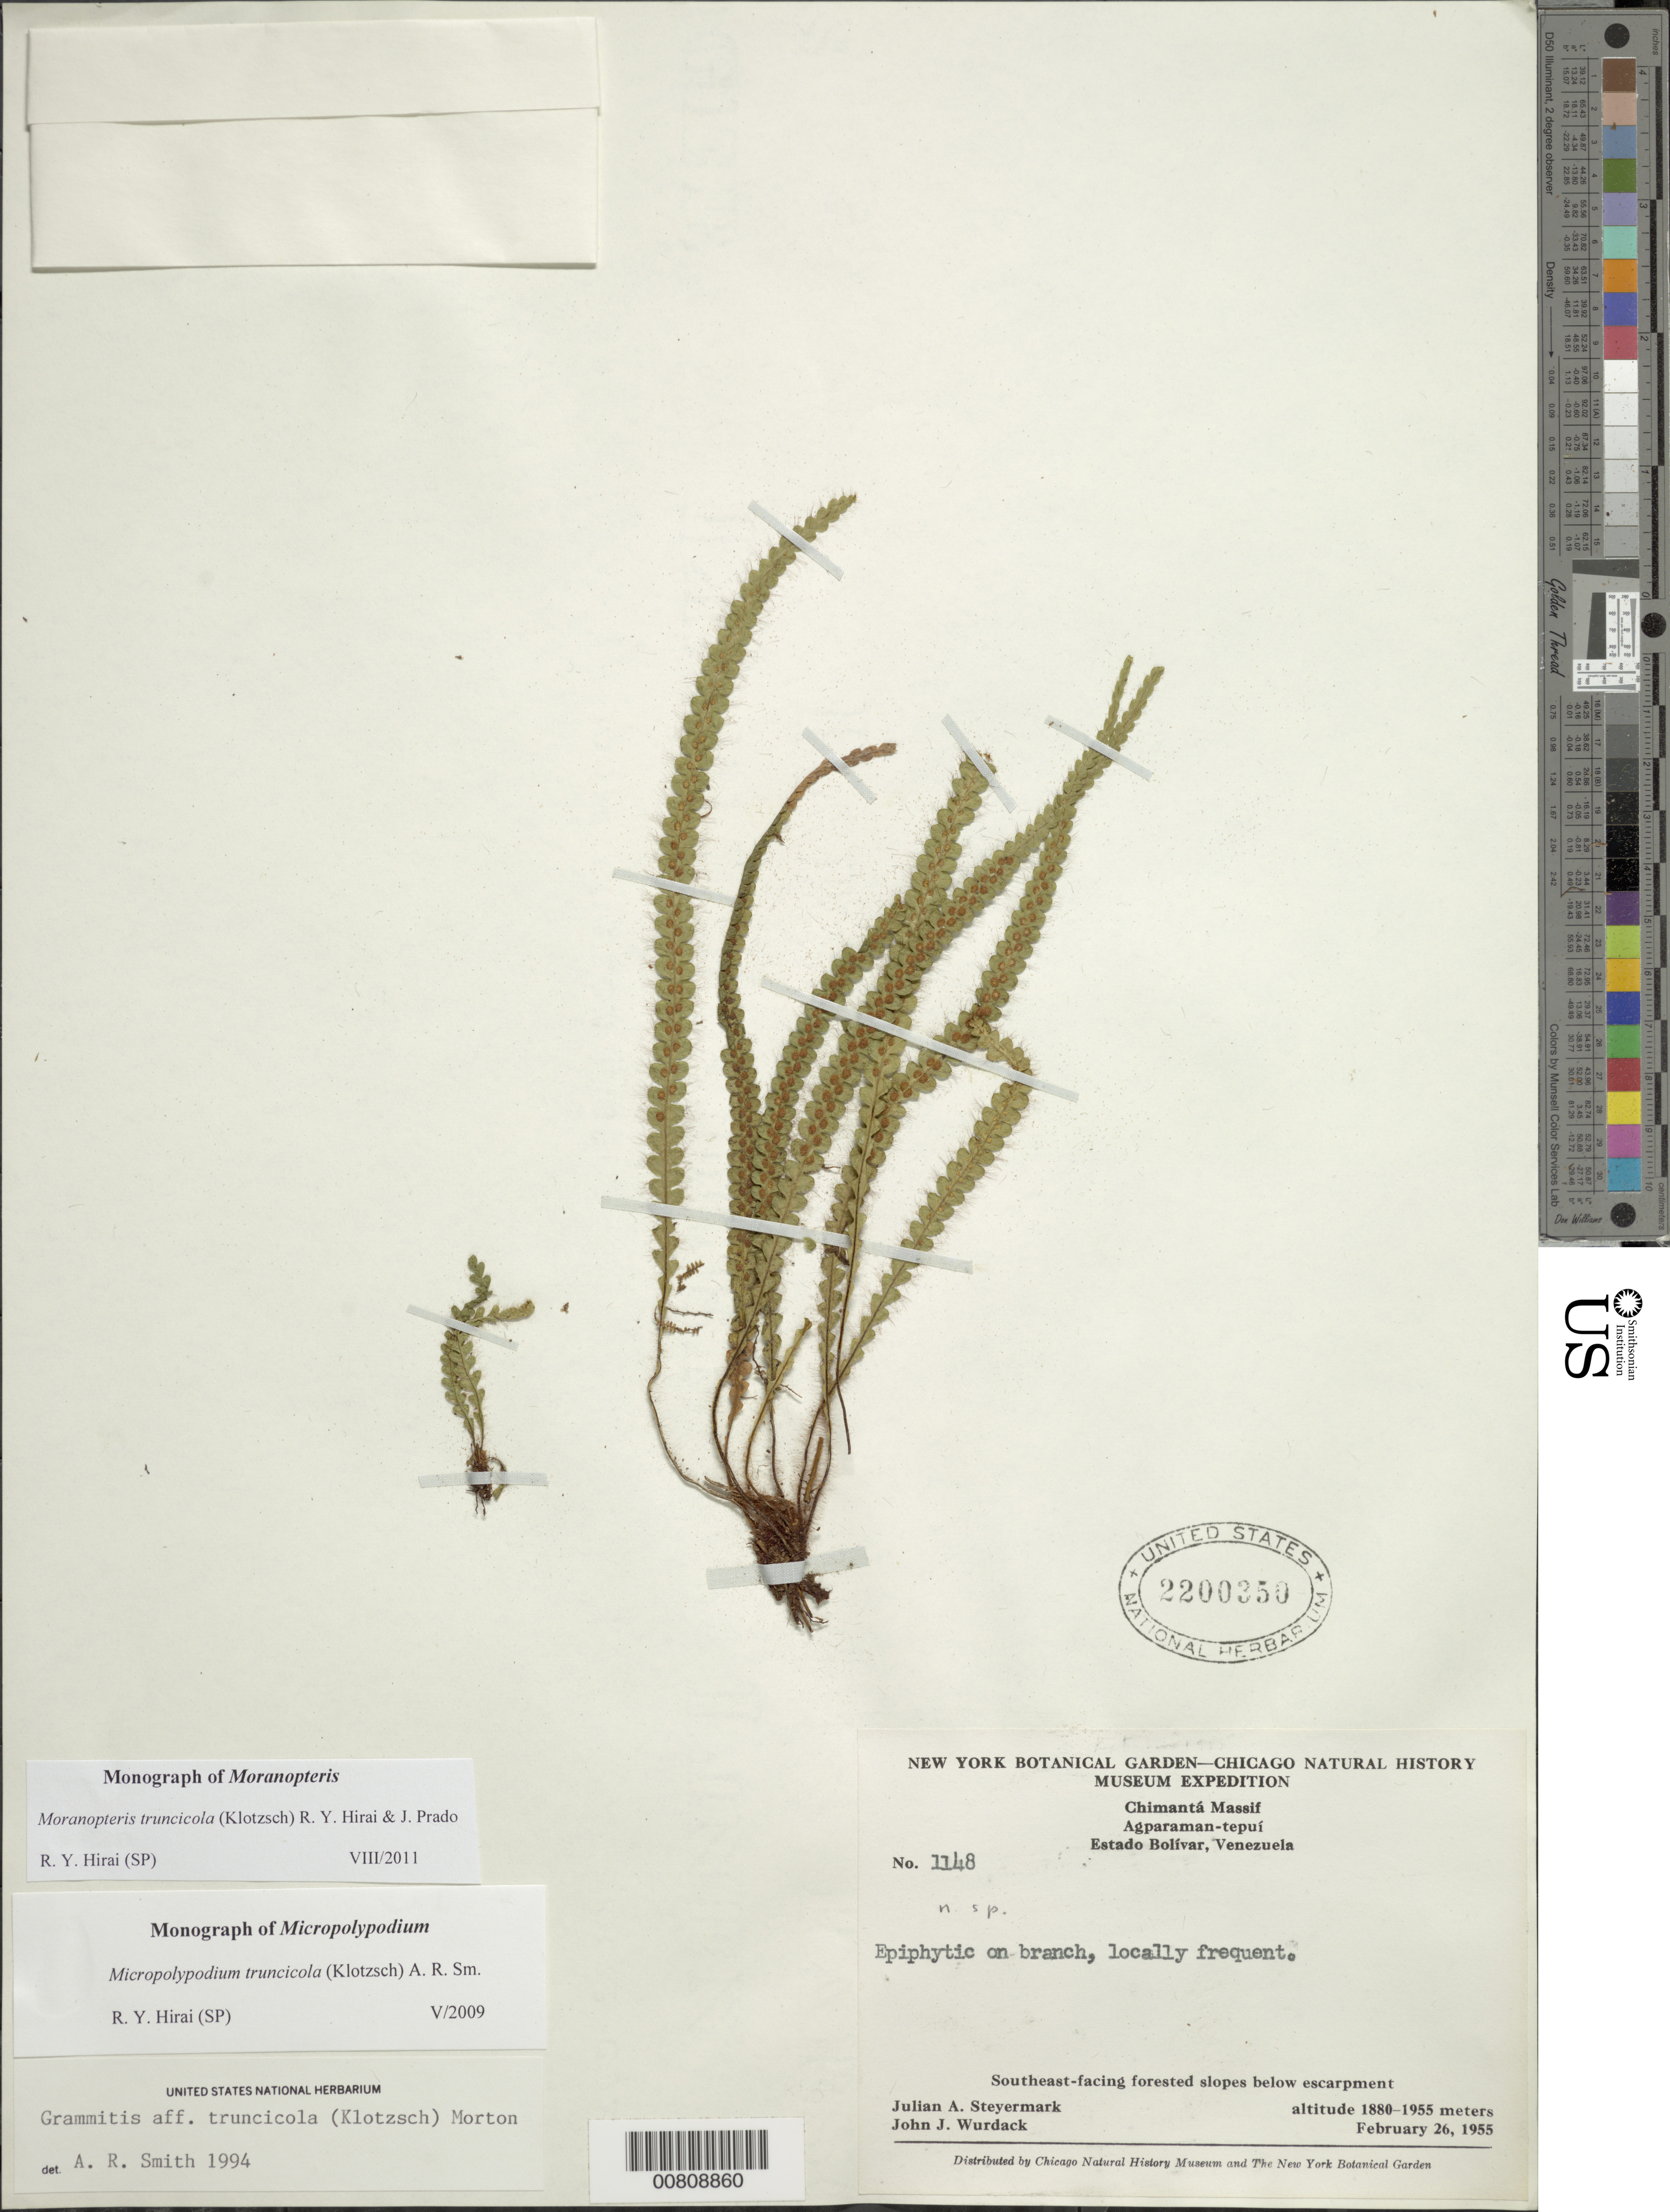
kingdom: Plantae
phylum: Tracheophyta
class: Polypodiopsida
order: Polypodiales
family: Polypodiaceae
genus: Moranopteris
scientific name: Moranopteris truncicola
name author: (Klotzsch) R. Y. Hirai & J. Prado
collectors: J. Steyermark & J. J. Wurdack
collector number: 55 1148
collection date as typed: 26-Feb-55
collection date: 1955-02-26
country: Venezuela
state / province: Bolívar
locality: Chimantá Massif, Agparaman-tepuí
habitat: SE facing forested slopes below escarpment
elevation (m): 1880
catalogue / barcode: US 2200350